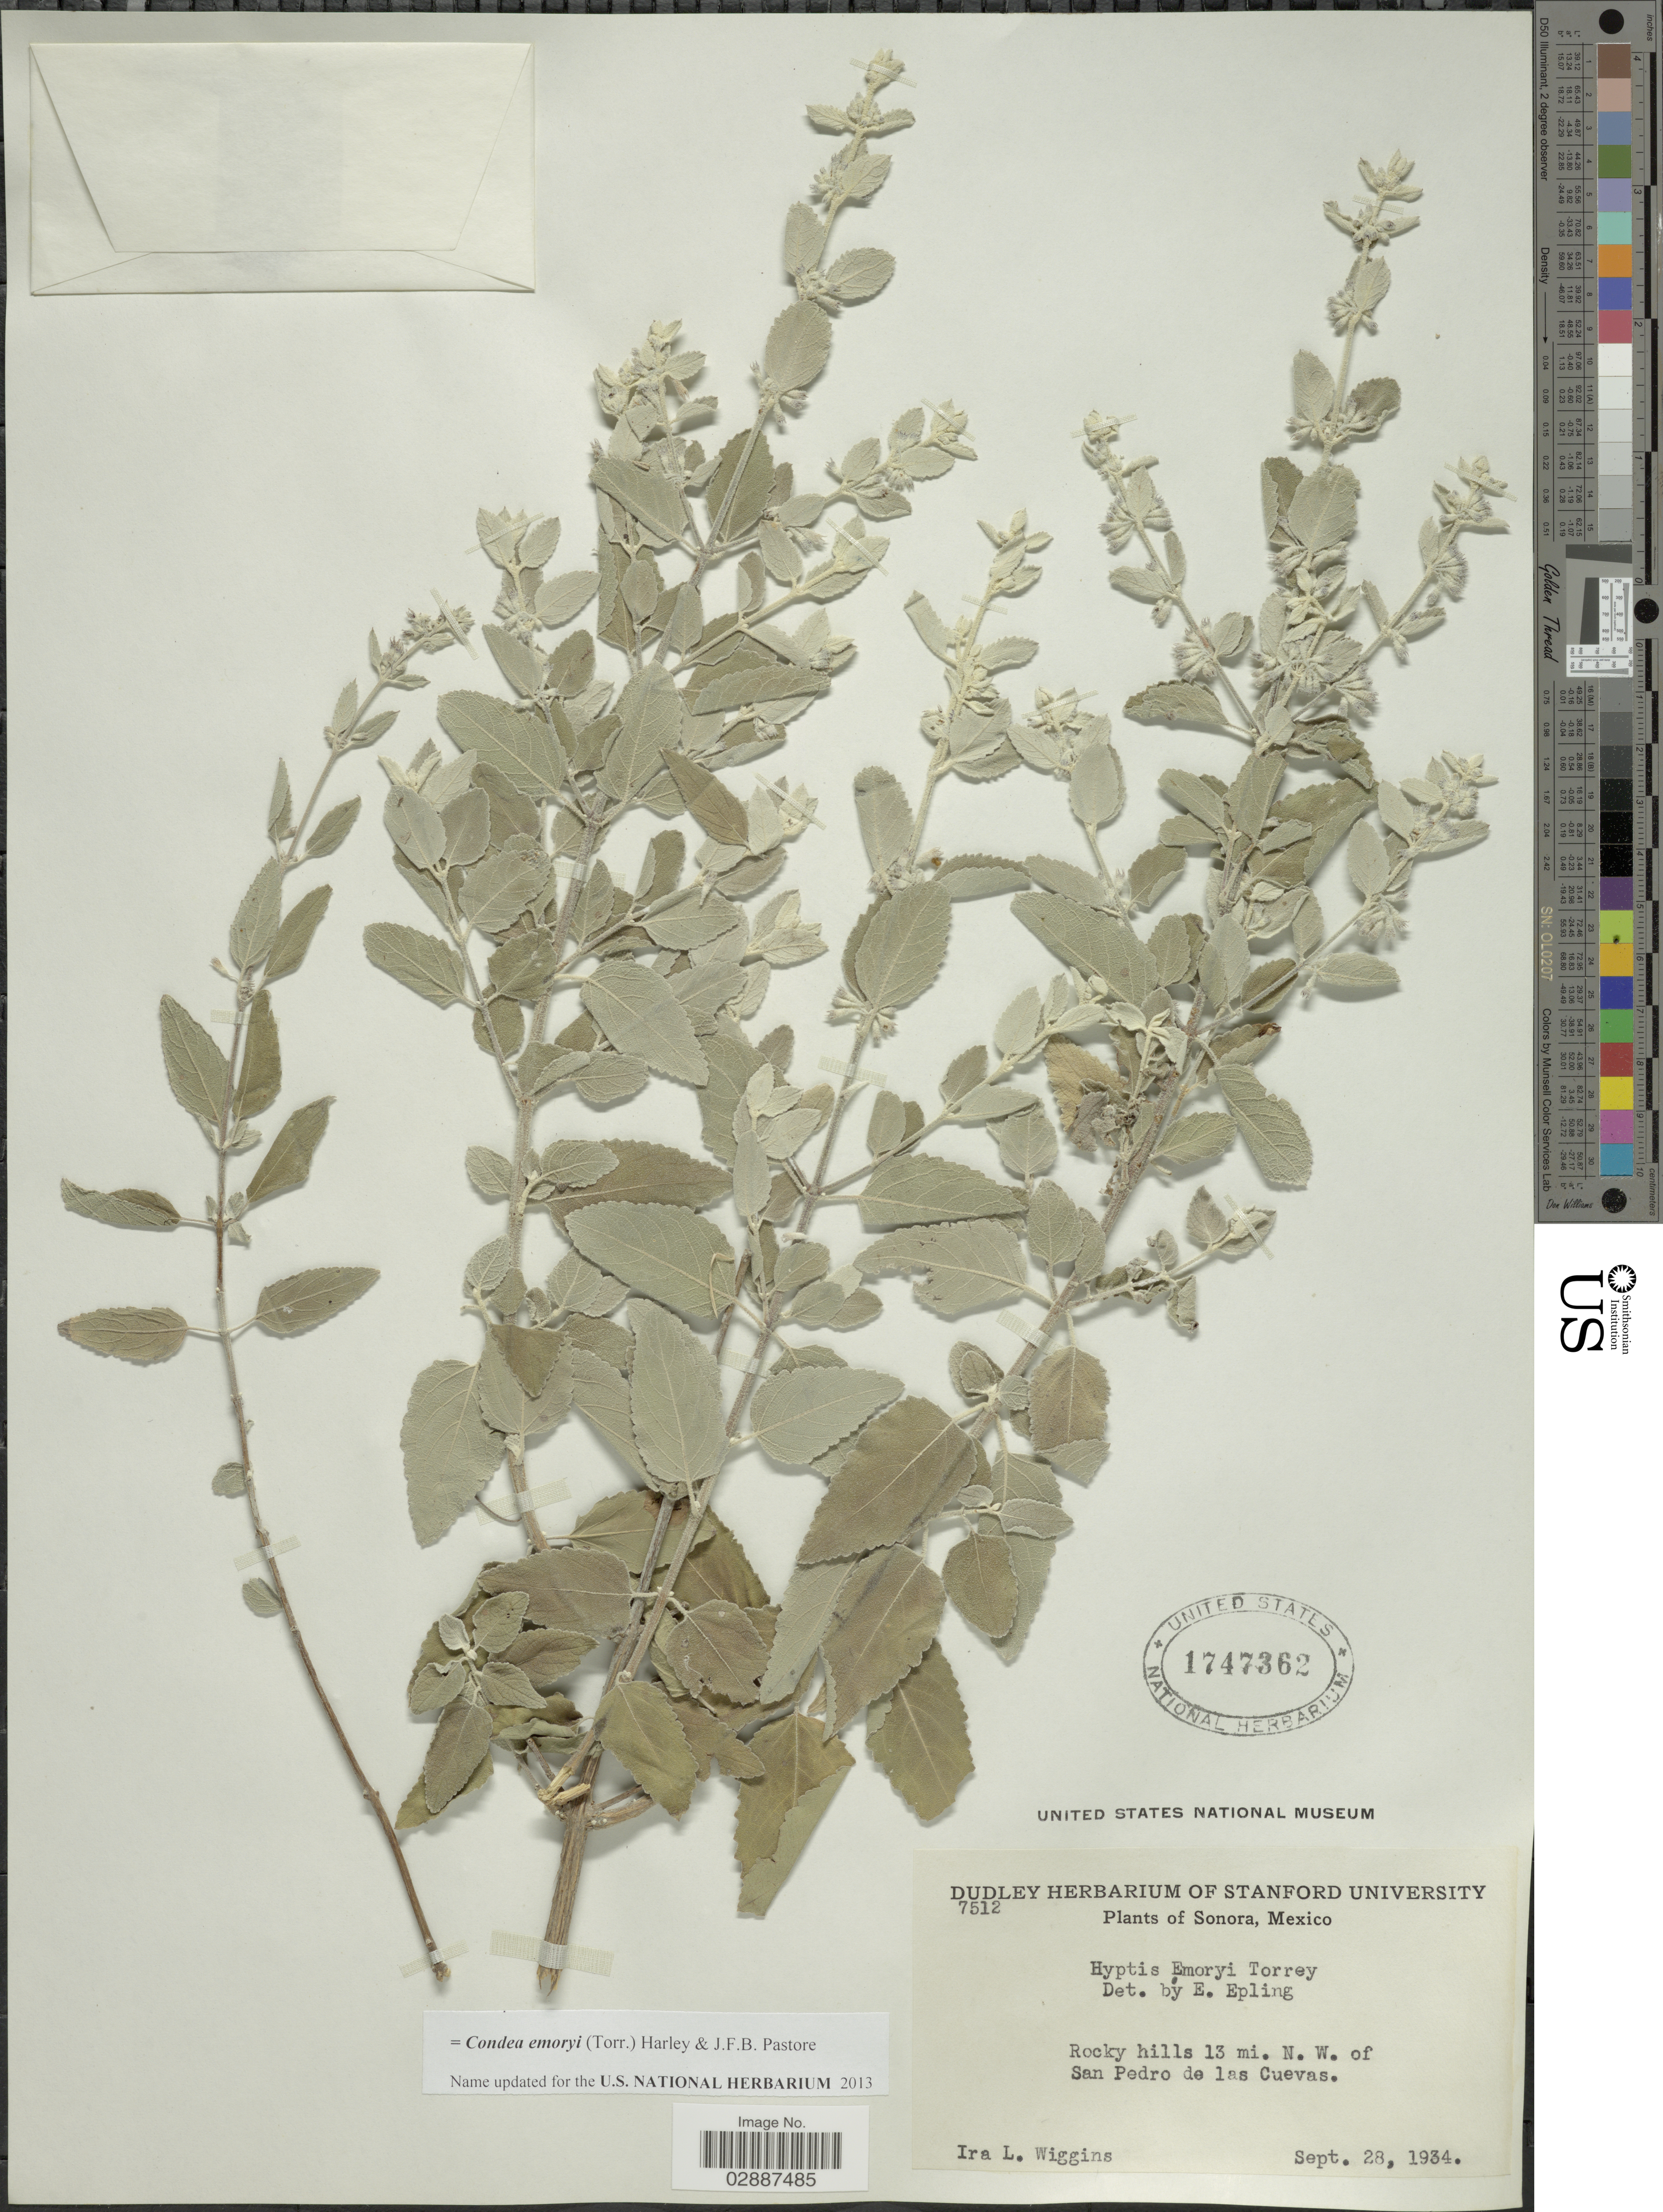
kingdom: Plantae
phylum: Tracheophyta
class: Magnoliopsida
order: Lamiales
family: Lamiaceae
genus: Condea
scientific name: Condea emoryi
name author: (Torr.) Harley & J.F.B. Pastore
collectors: I. L. Wiggins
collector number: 7512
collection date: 1934-09-28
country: Mexico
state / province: Sonora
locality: Rocky hills 13 mi. N.W. of San Pedro de las Cuevas.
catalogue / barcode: US 1747362